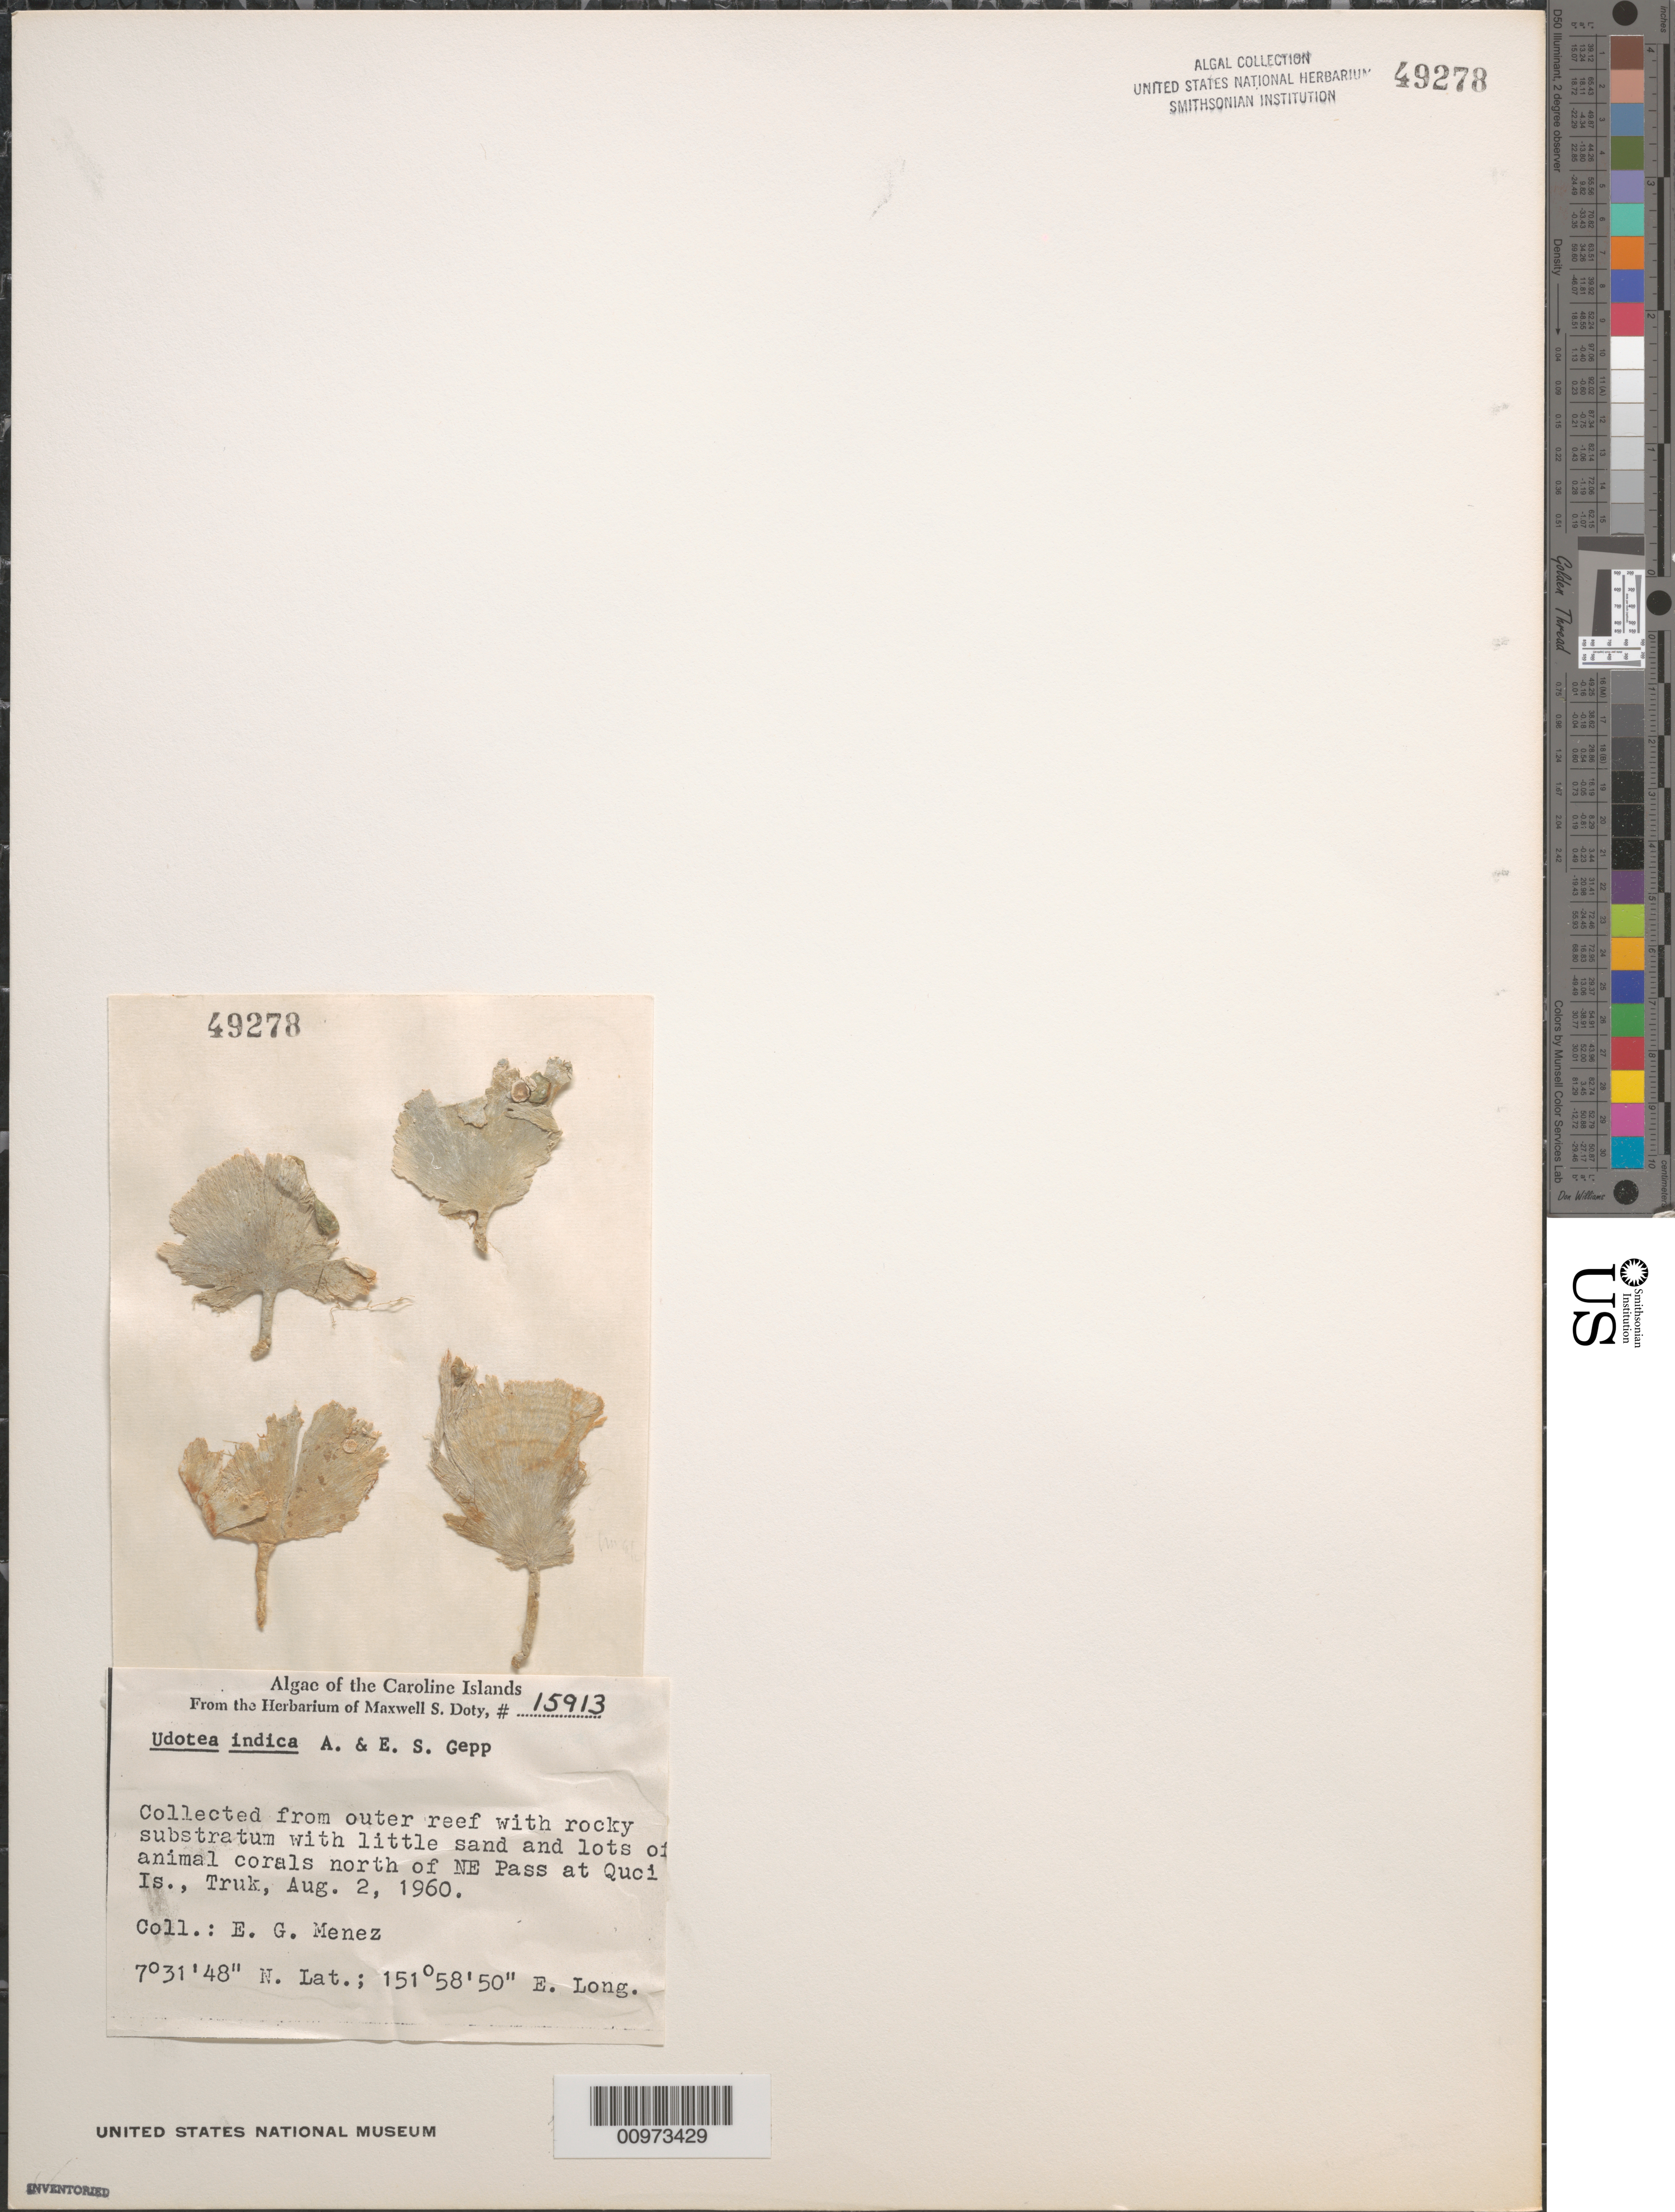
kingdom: Plantae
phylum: Chlorophyta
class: Ulvophyceae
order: Bryopsidales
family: Udoteaceae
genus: Udotea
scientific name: Udotea indica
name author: A. Gepp & E. Gepp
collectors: Meñez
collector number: MSD 15913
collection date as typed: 02 Aug 1960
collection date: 1960-08-02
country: Micronesia, Federated States of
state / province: Truk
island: Truk (Chuuk) Is.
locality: Quoi Islet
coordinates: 7 31' 48" N, 151 58' 50" E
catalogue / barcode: US 49278